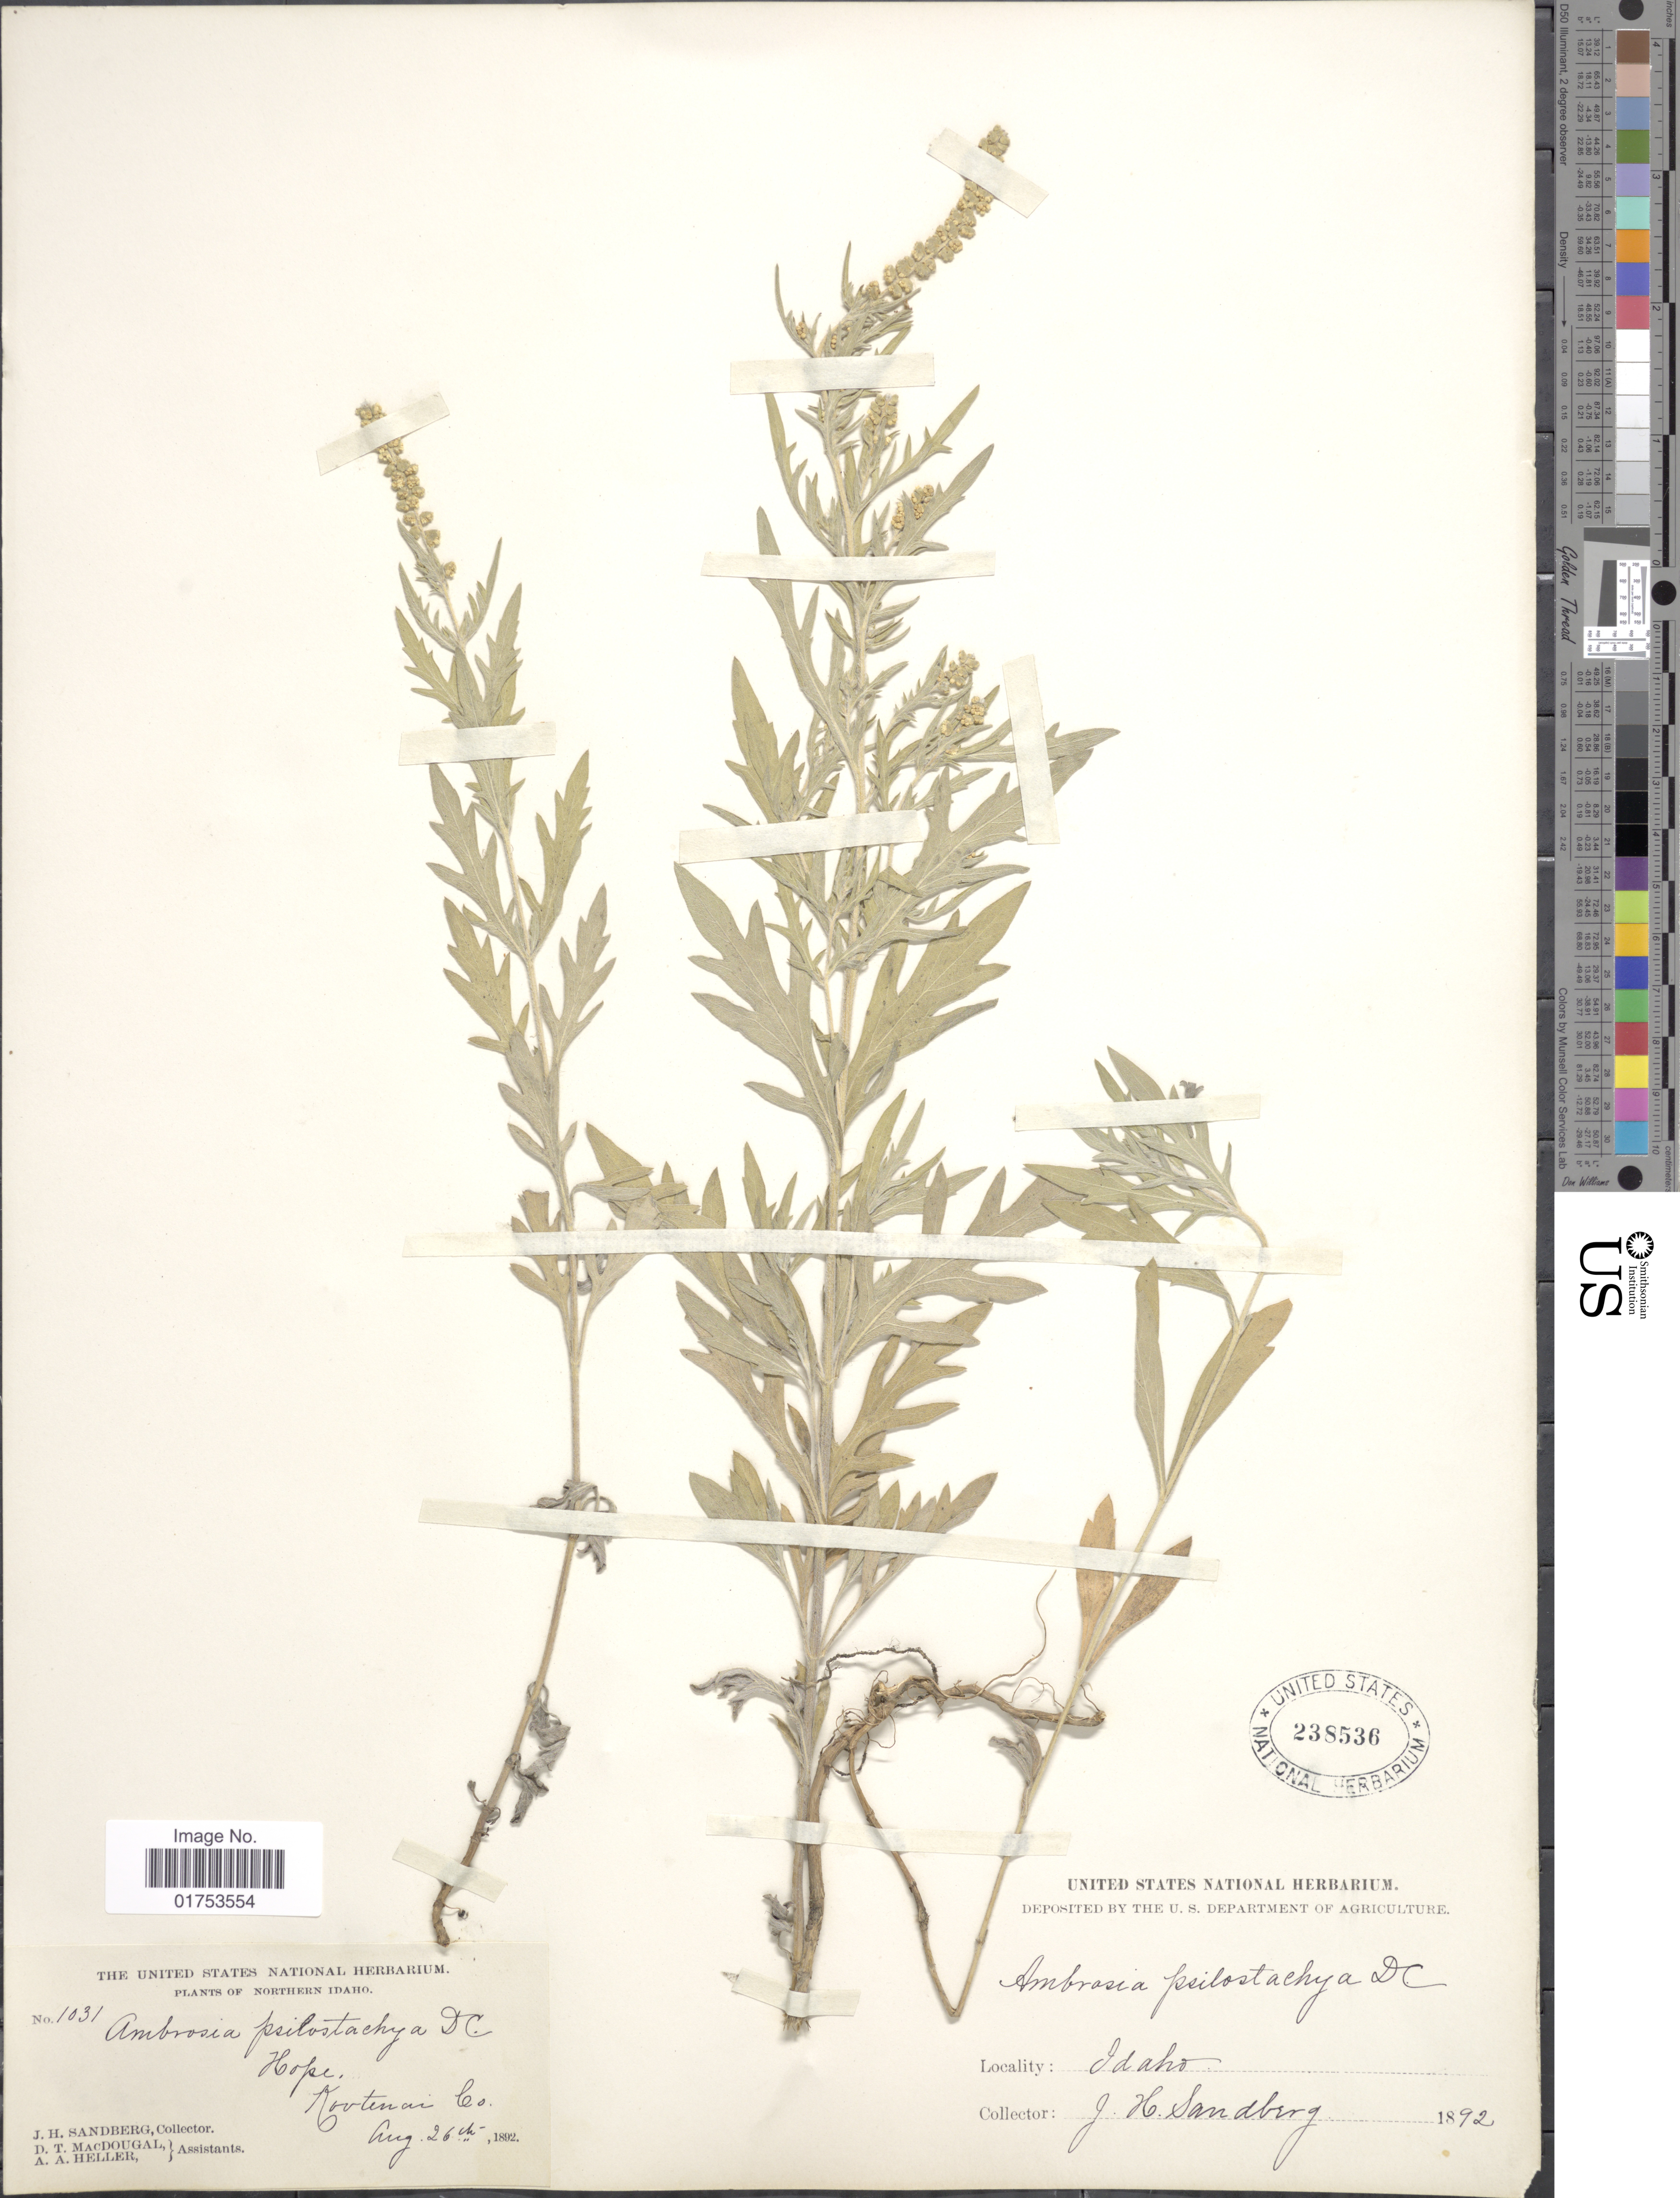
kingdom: Plantae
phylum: Tracheophyta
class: Magnoliopsida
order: Asterales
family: Asteraceae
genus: Ambrosia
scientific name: Ambrosia psilostachya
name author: DC.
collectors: J. H. Sandberg, D. T. MacDougal & A. A. Heller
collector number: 1031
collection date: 1892-08-26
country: United States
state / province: Idaho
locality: Northern Idaho, Hope, Kovtenai Co.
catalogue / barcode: US 238536